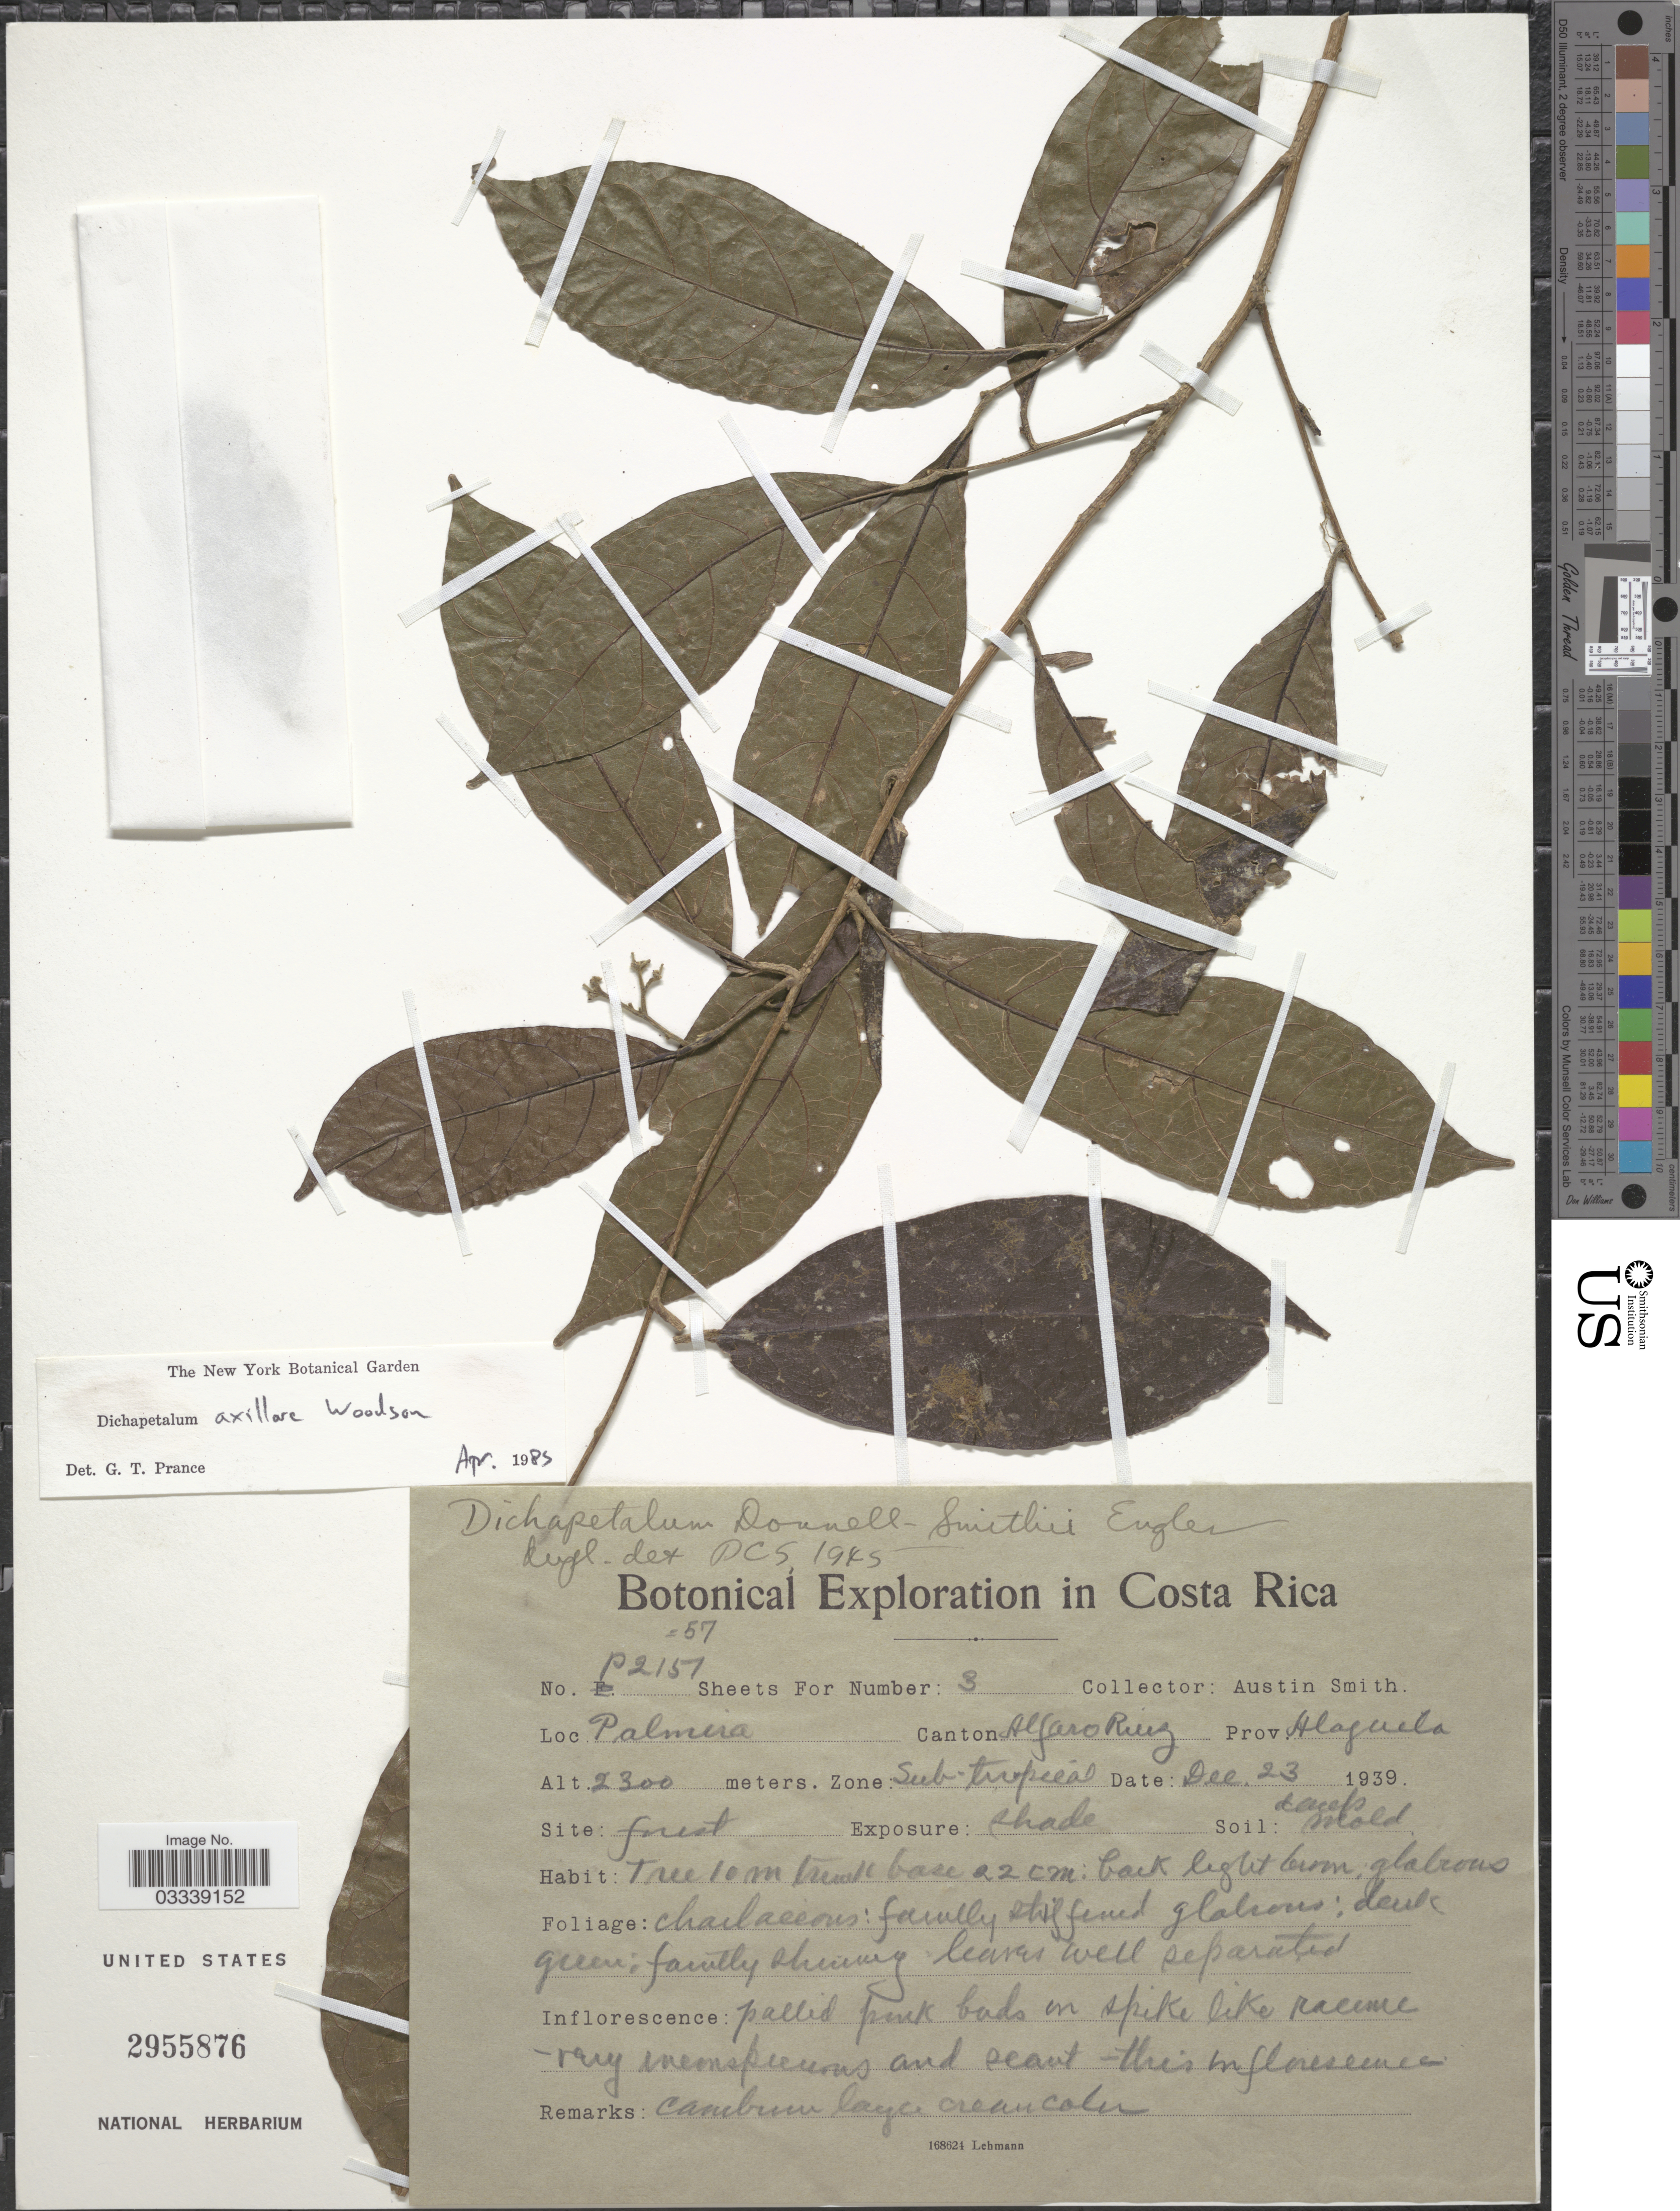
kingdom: Plantae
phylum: Tracheophyta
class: Magnoliopsida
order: Malpighiales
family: Dichapetalaceae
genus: Dichapetalum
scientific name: Dichapetalum axillare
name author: Woodson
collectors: Aust P. Smith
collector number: P2157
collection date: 1939-12-23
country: Costa Rica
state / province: Alajuela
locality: Palmera, Canton Alfaro Ruiz.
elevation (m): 2300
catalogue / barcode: US 2955876